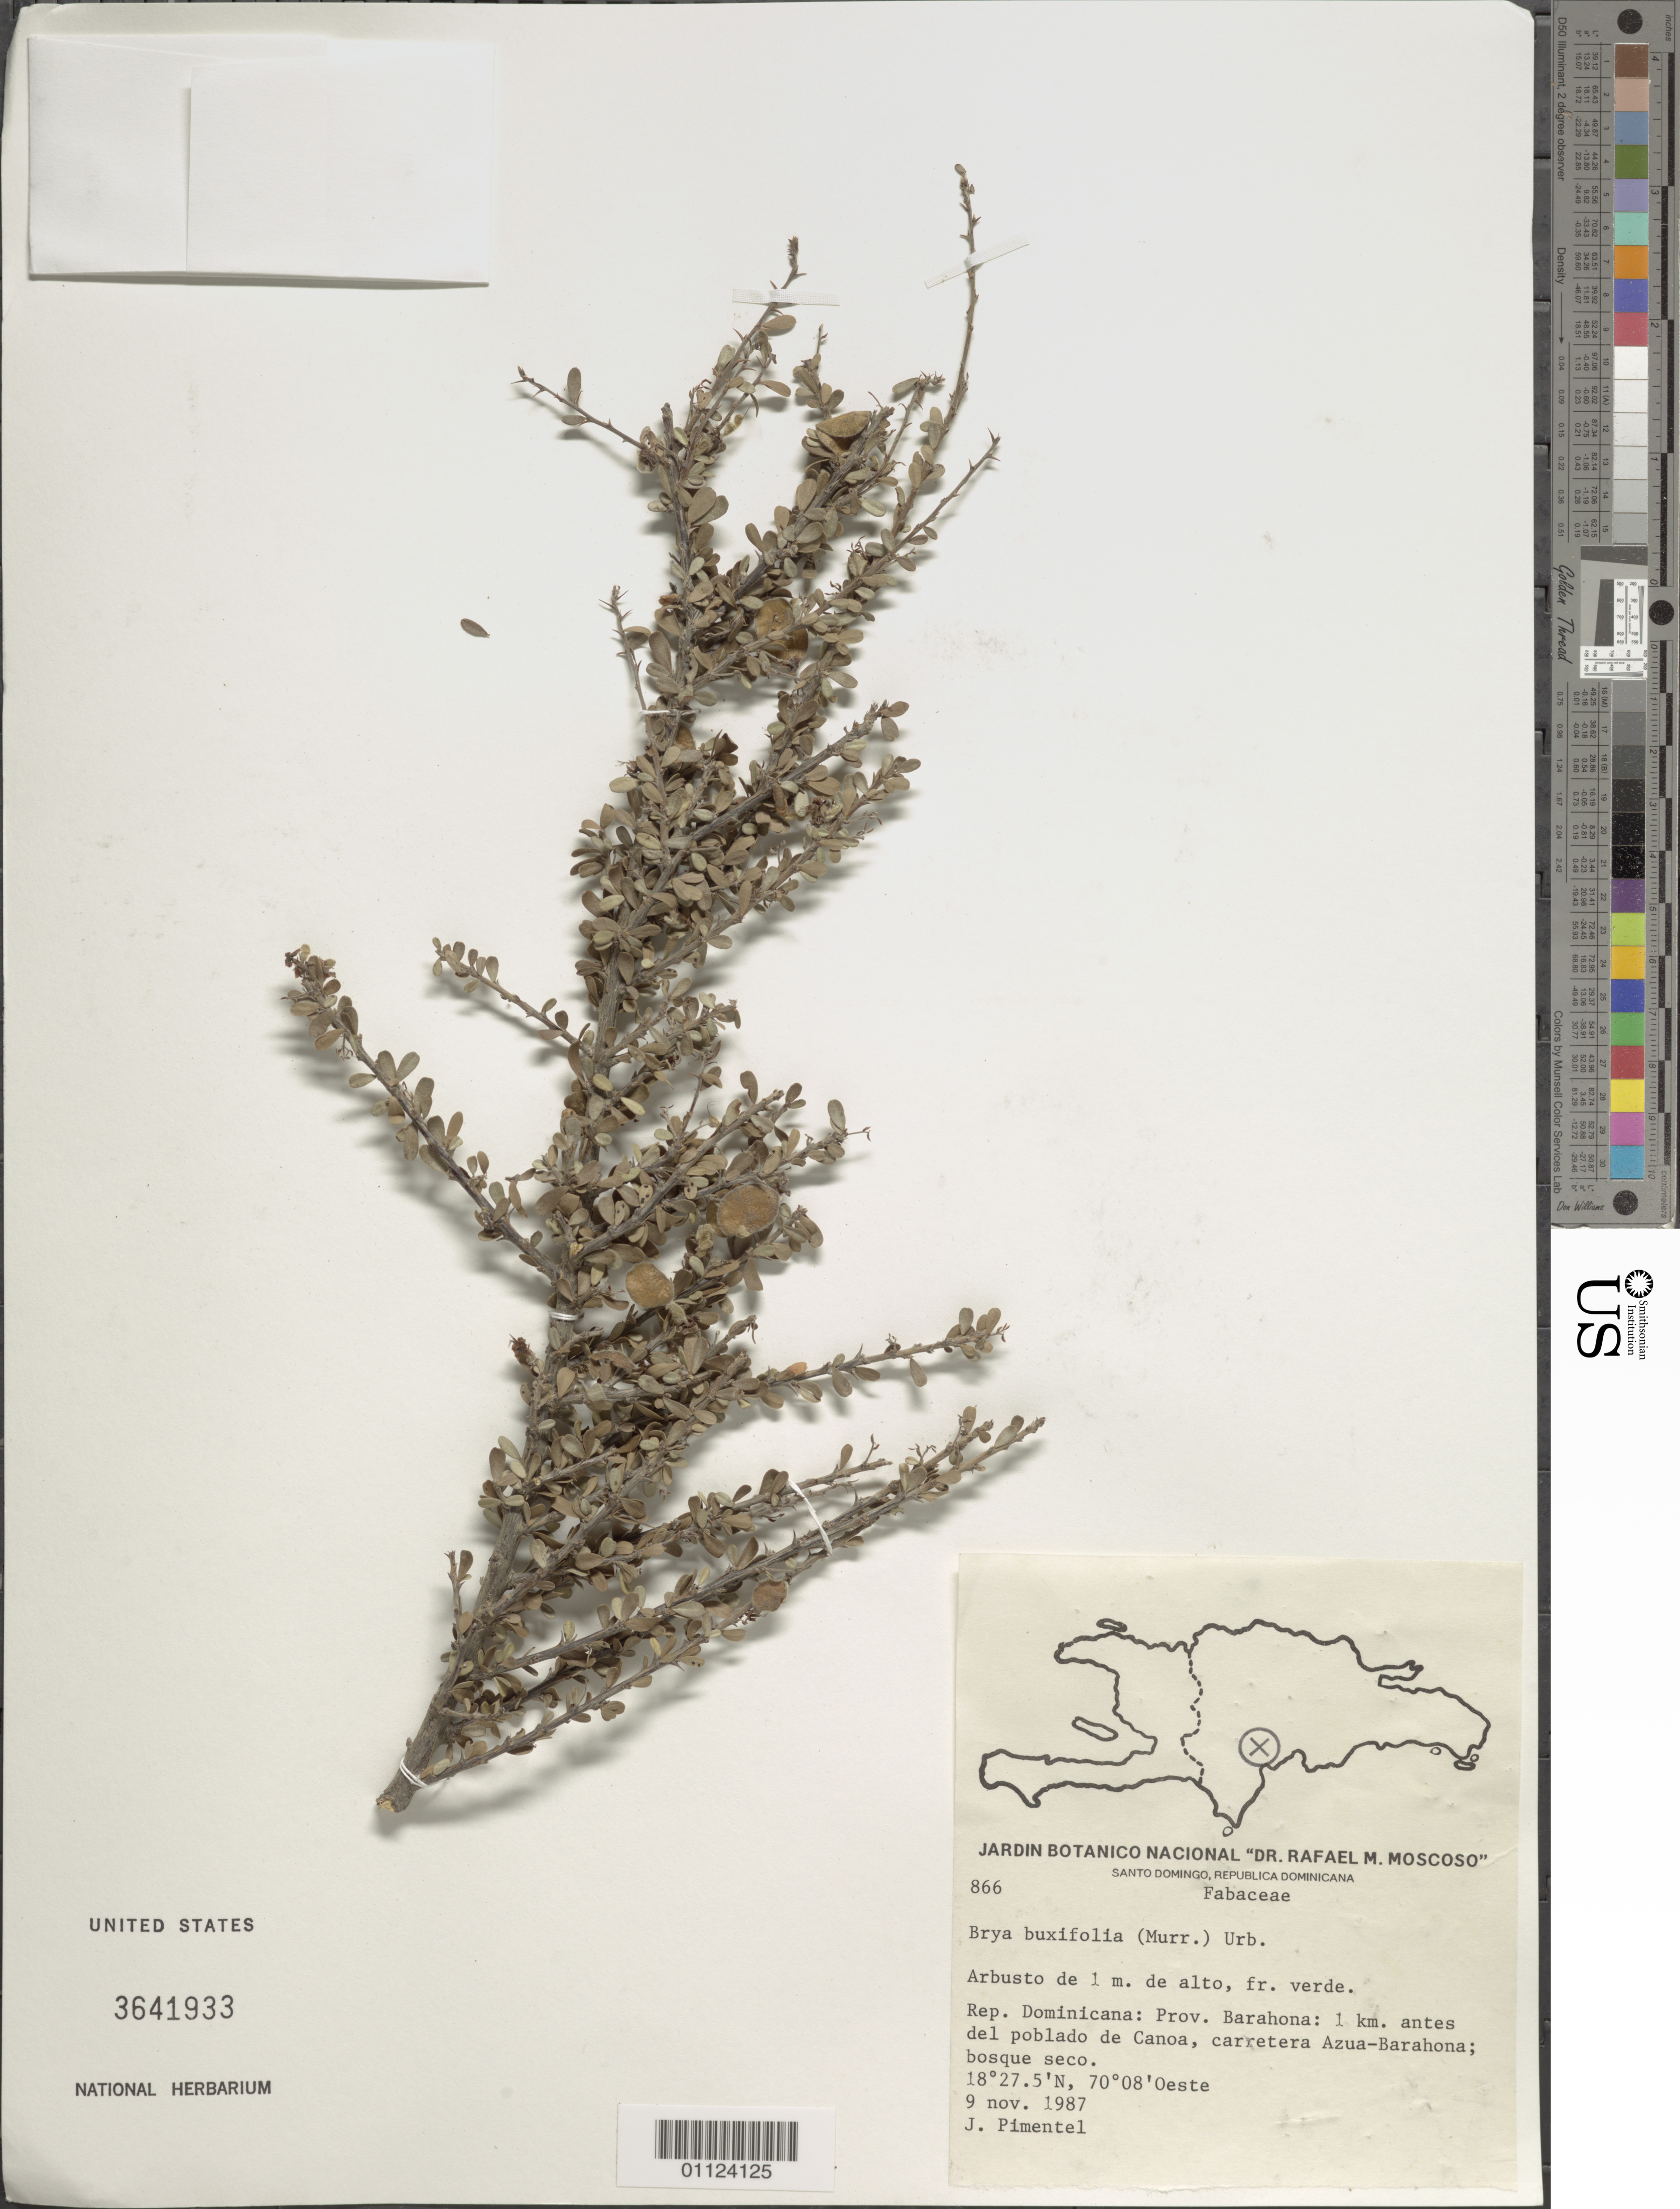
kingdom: Plantae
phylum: Tracheophyta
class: Magnoliopsida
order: Fabales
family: Fabaceae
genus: Brya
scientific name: Brya buxifolia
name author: (Murray) Urb.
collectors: J. Pimentel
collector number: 866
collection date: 1987-11-09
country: Dominican Republic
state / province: Barahona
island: Hispaniola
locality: Canoa, 1 km antes del polbado de Canoa, carretera Azua-Barahona.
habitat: Bosque seco.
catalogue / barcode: US 3641933